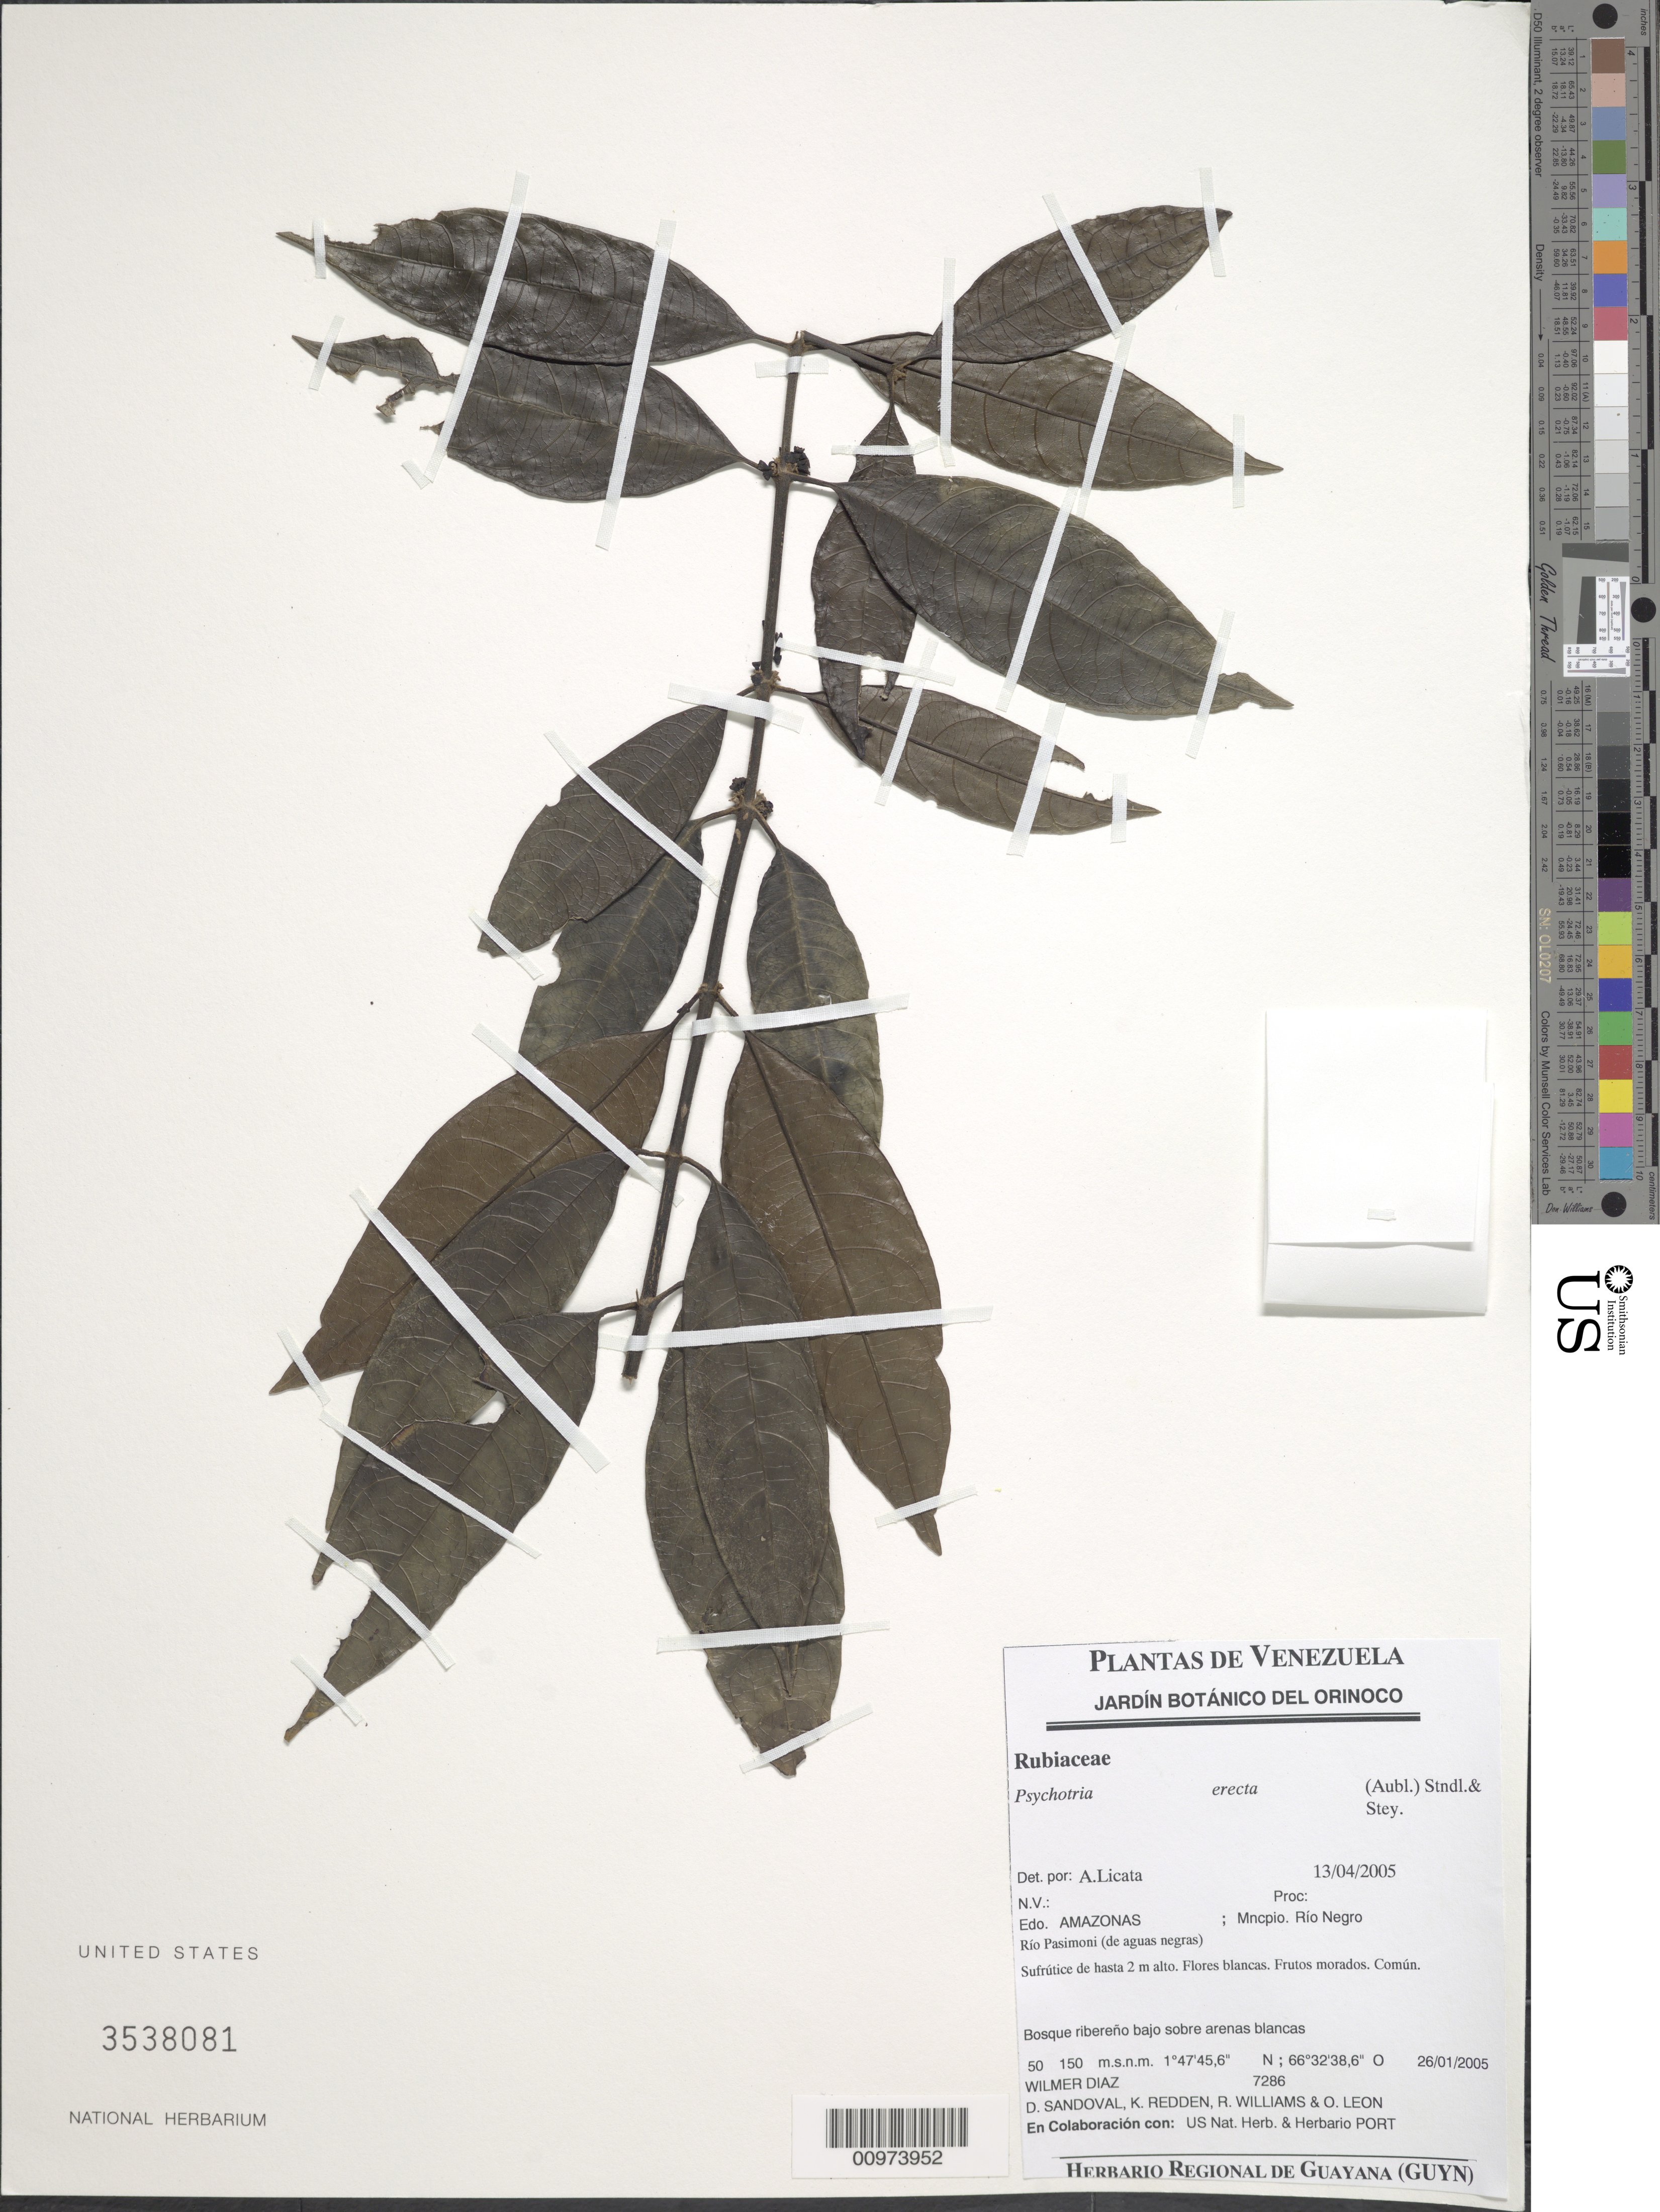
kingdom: Plantae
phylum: Tracheophyta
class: Magnoliopsida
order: Gentianales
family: Rubiaceae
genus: Psychotria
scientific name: Psychotria erecta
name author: (Aubl.) Standl. & Steyerm.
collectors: W. Díaz P., D. Sandoval, K. M. Redden & R. Williams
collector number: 7286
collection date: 2005-01-26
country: Venezuela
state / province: Amazonas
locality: Edo. Amazonas; Mncpio. Rio Negro. Rio Pasimoni (de aguas negras)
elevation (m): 50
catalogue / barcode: US 3538081